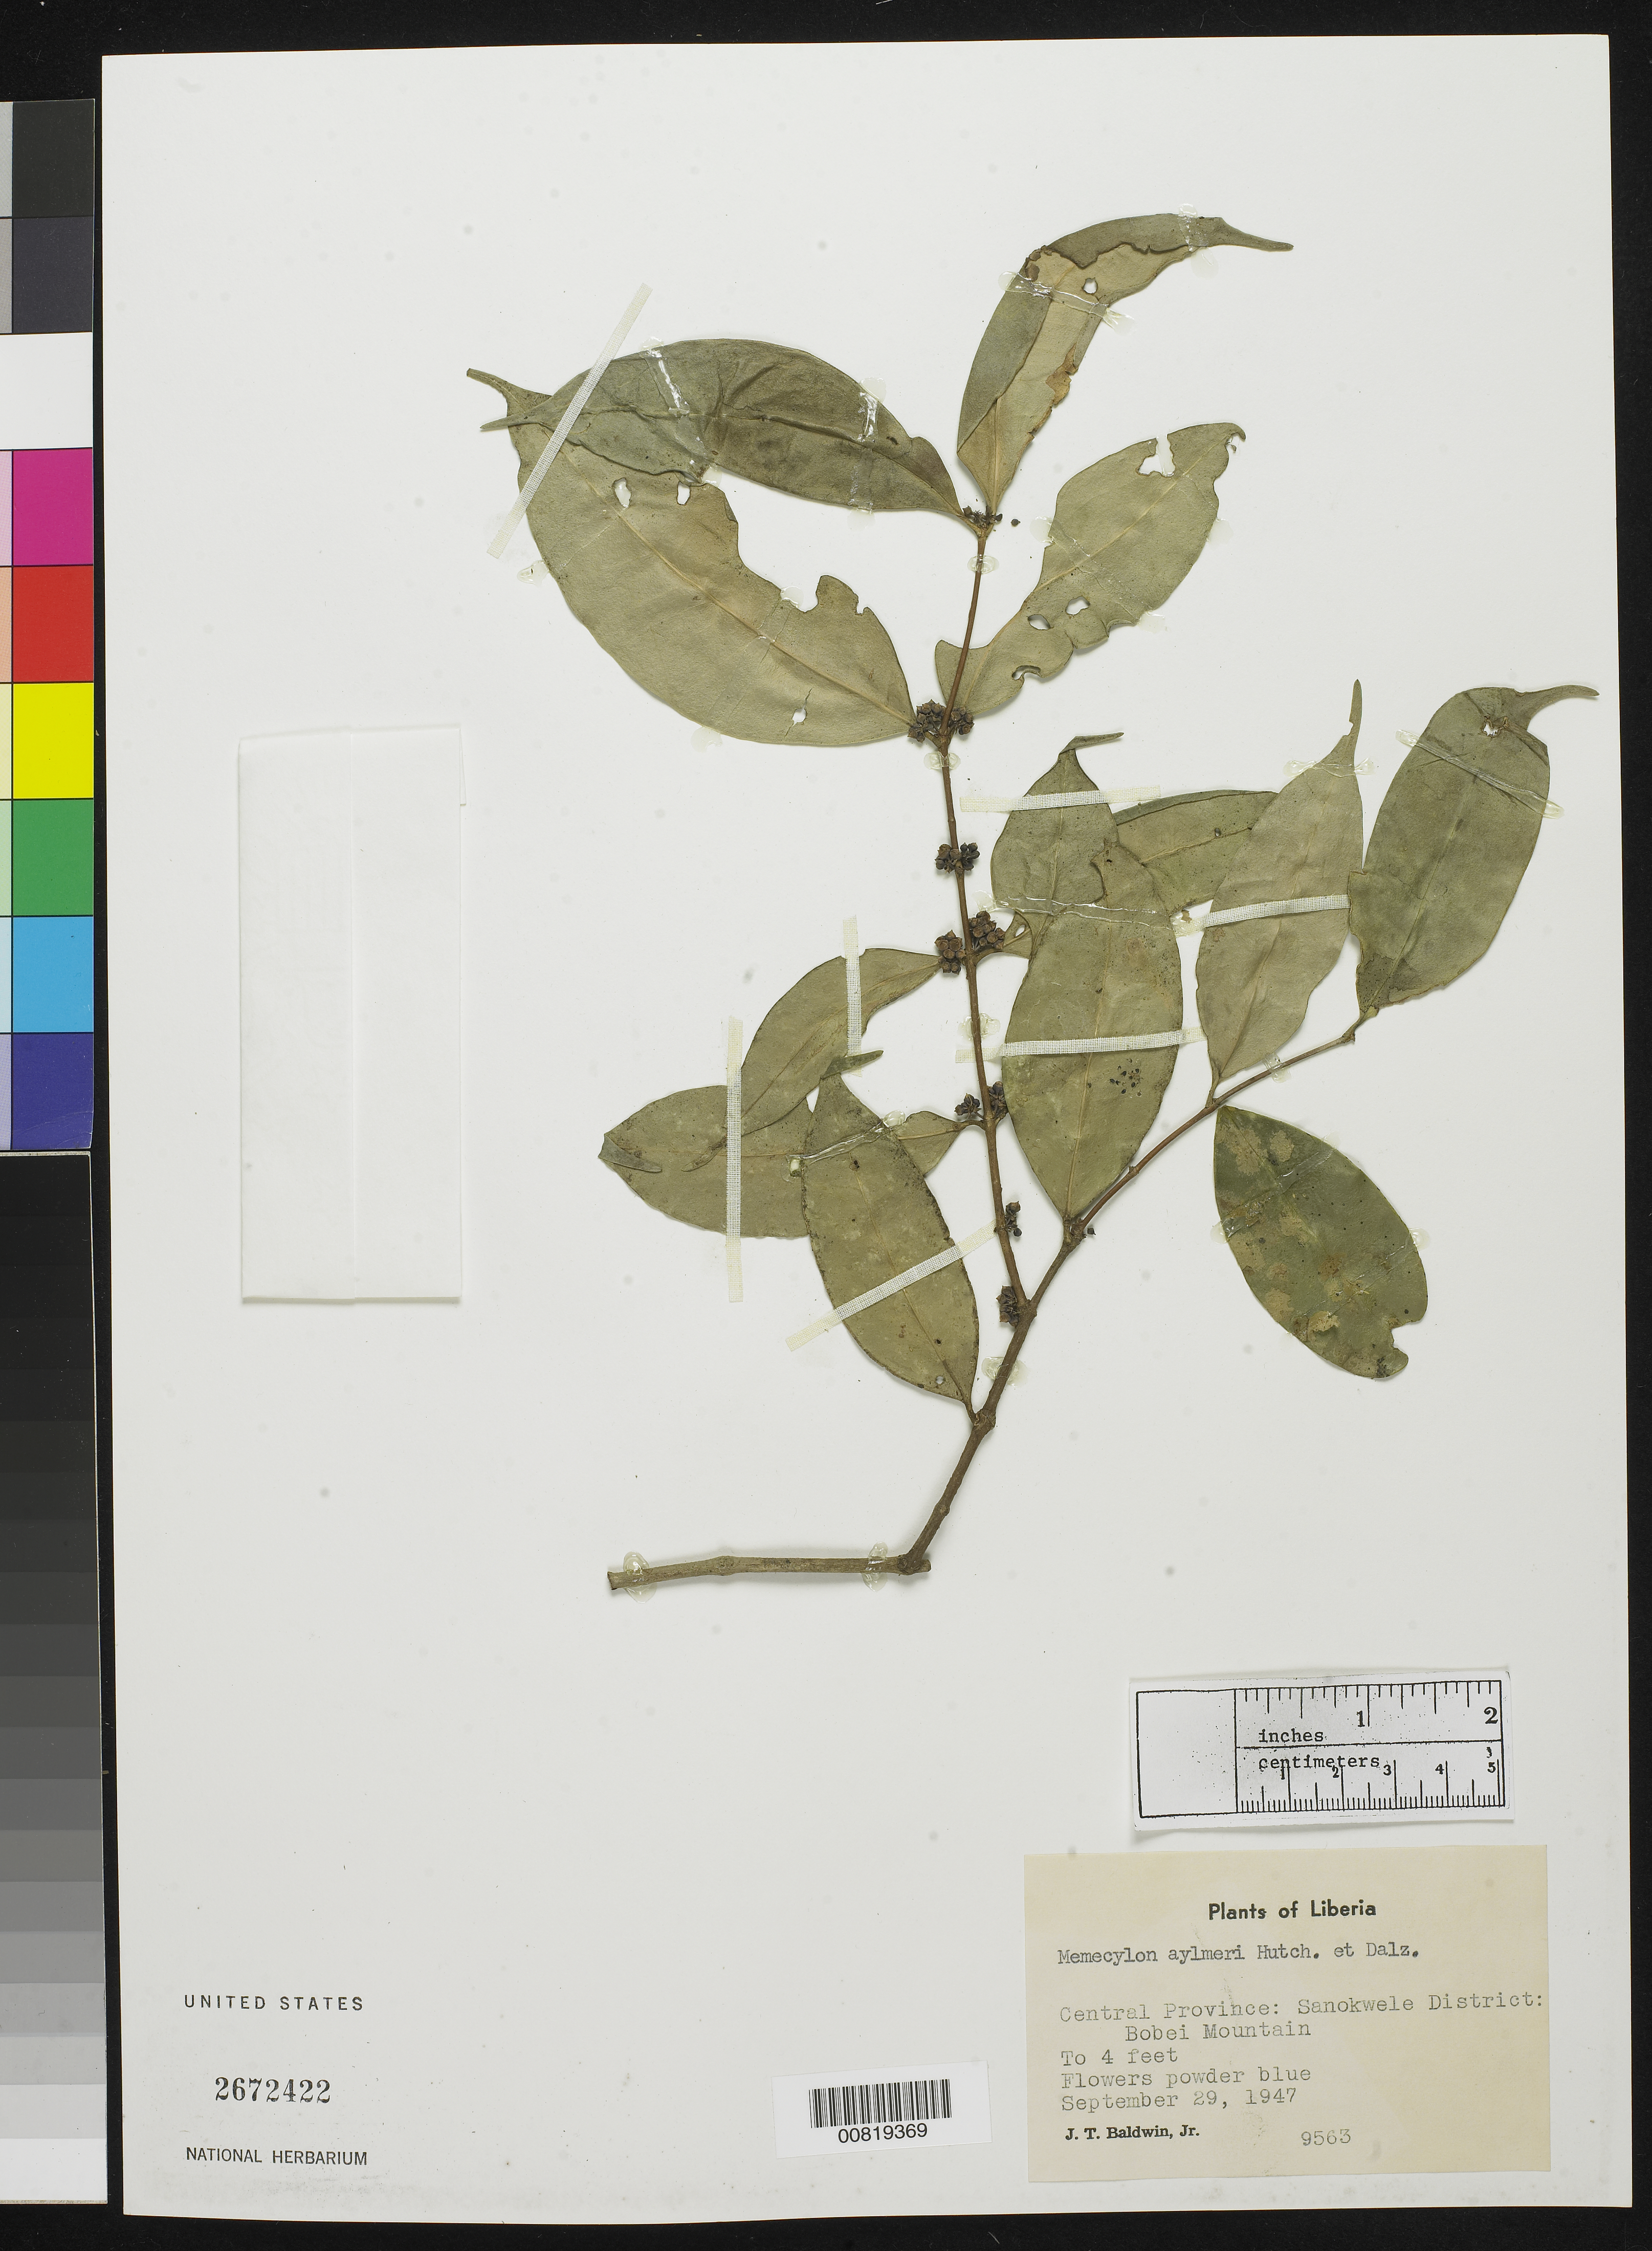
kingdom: Plantae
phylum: Tracheophyta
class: Magnoliopsida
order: Myrtales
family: Melastomataceae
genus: Memecylon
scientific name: Memecylon aylmeri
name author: Hutch. & Dalziel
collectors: J. T. Baldwin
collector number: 9563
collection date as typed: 29 Sep 1947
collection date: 1947-09-29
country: Liberia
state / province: Nimba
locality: Central Province: Sanokwele District, Bobei Mountain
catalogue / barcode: US 2672422